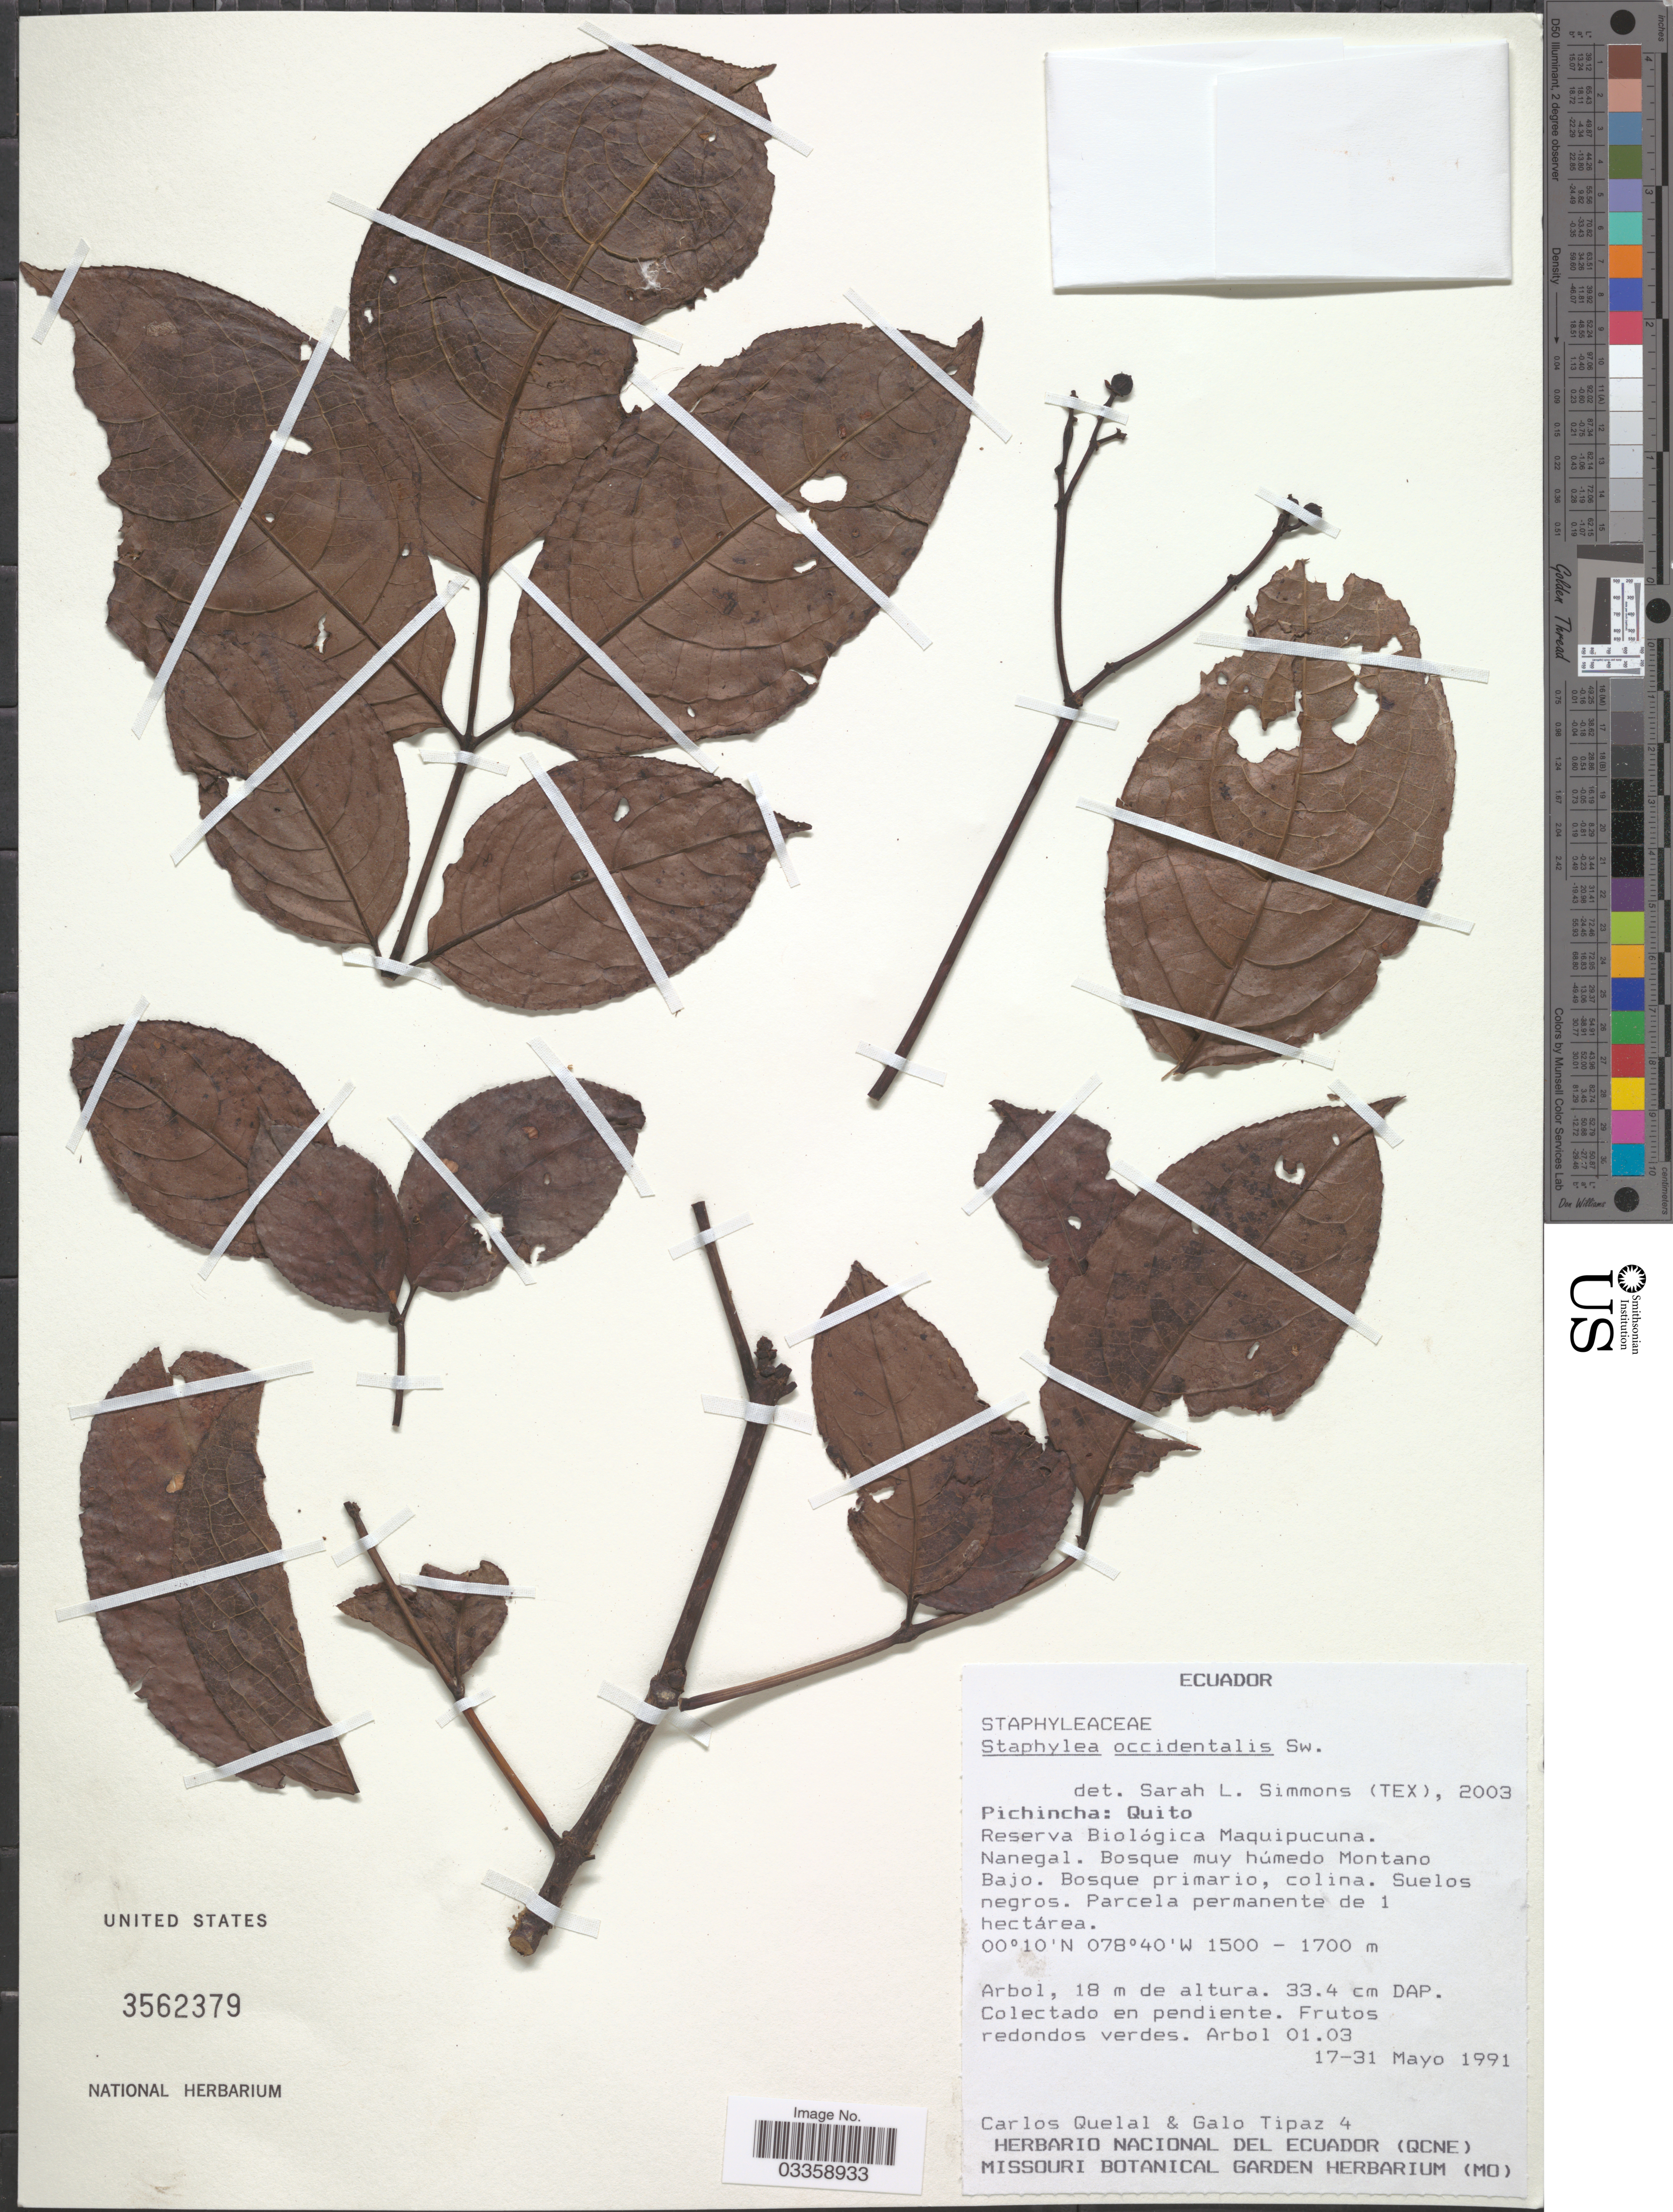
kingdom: Plantae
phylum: Tracheophyta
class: Magnoliopsida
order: Crossosomatales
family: Staphyleaceae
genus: Staphylea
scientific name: Staphylea occidentalis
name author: Sw.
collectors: C. Quelal & G. Tipaz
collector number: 4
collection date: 1991-05-17/1991-05-31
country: Ecuador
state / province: Pichincha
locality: Quito. Reserva Biológica Maquipucuna. Nanegal. Bosque muy húmedo Montano Bajo.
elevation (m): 1500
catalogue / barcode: US 3562379